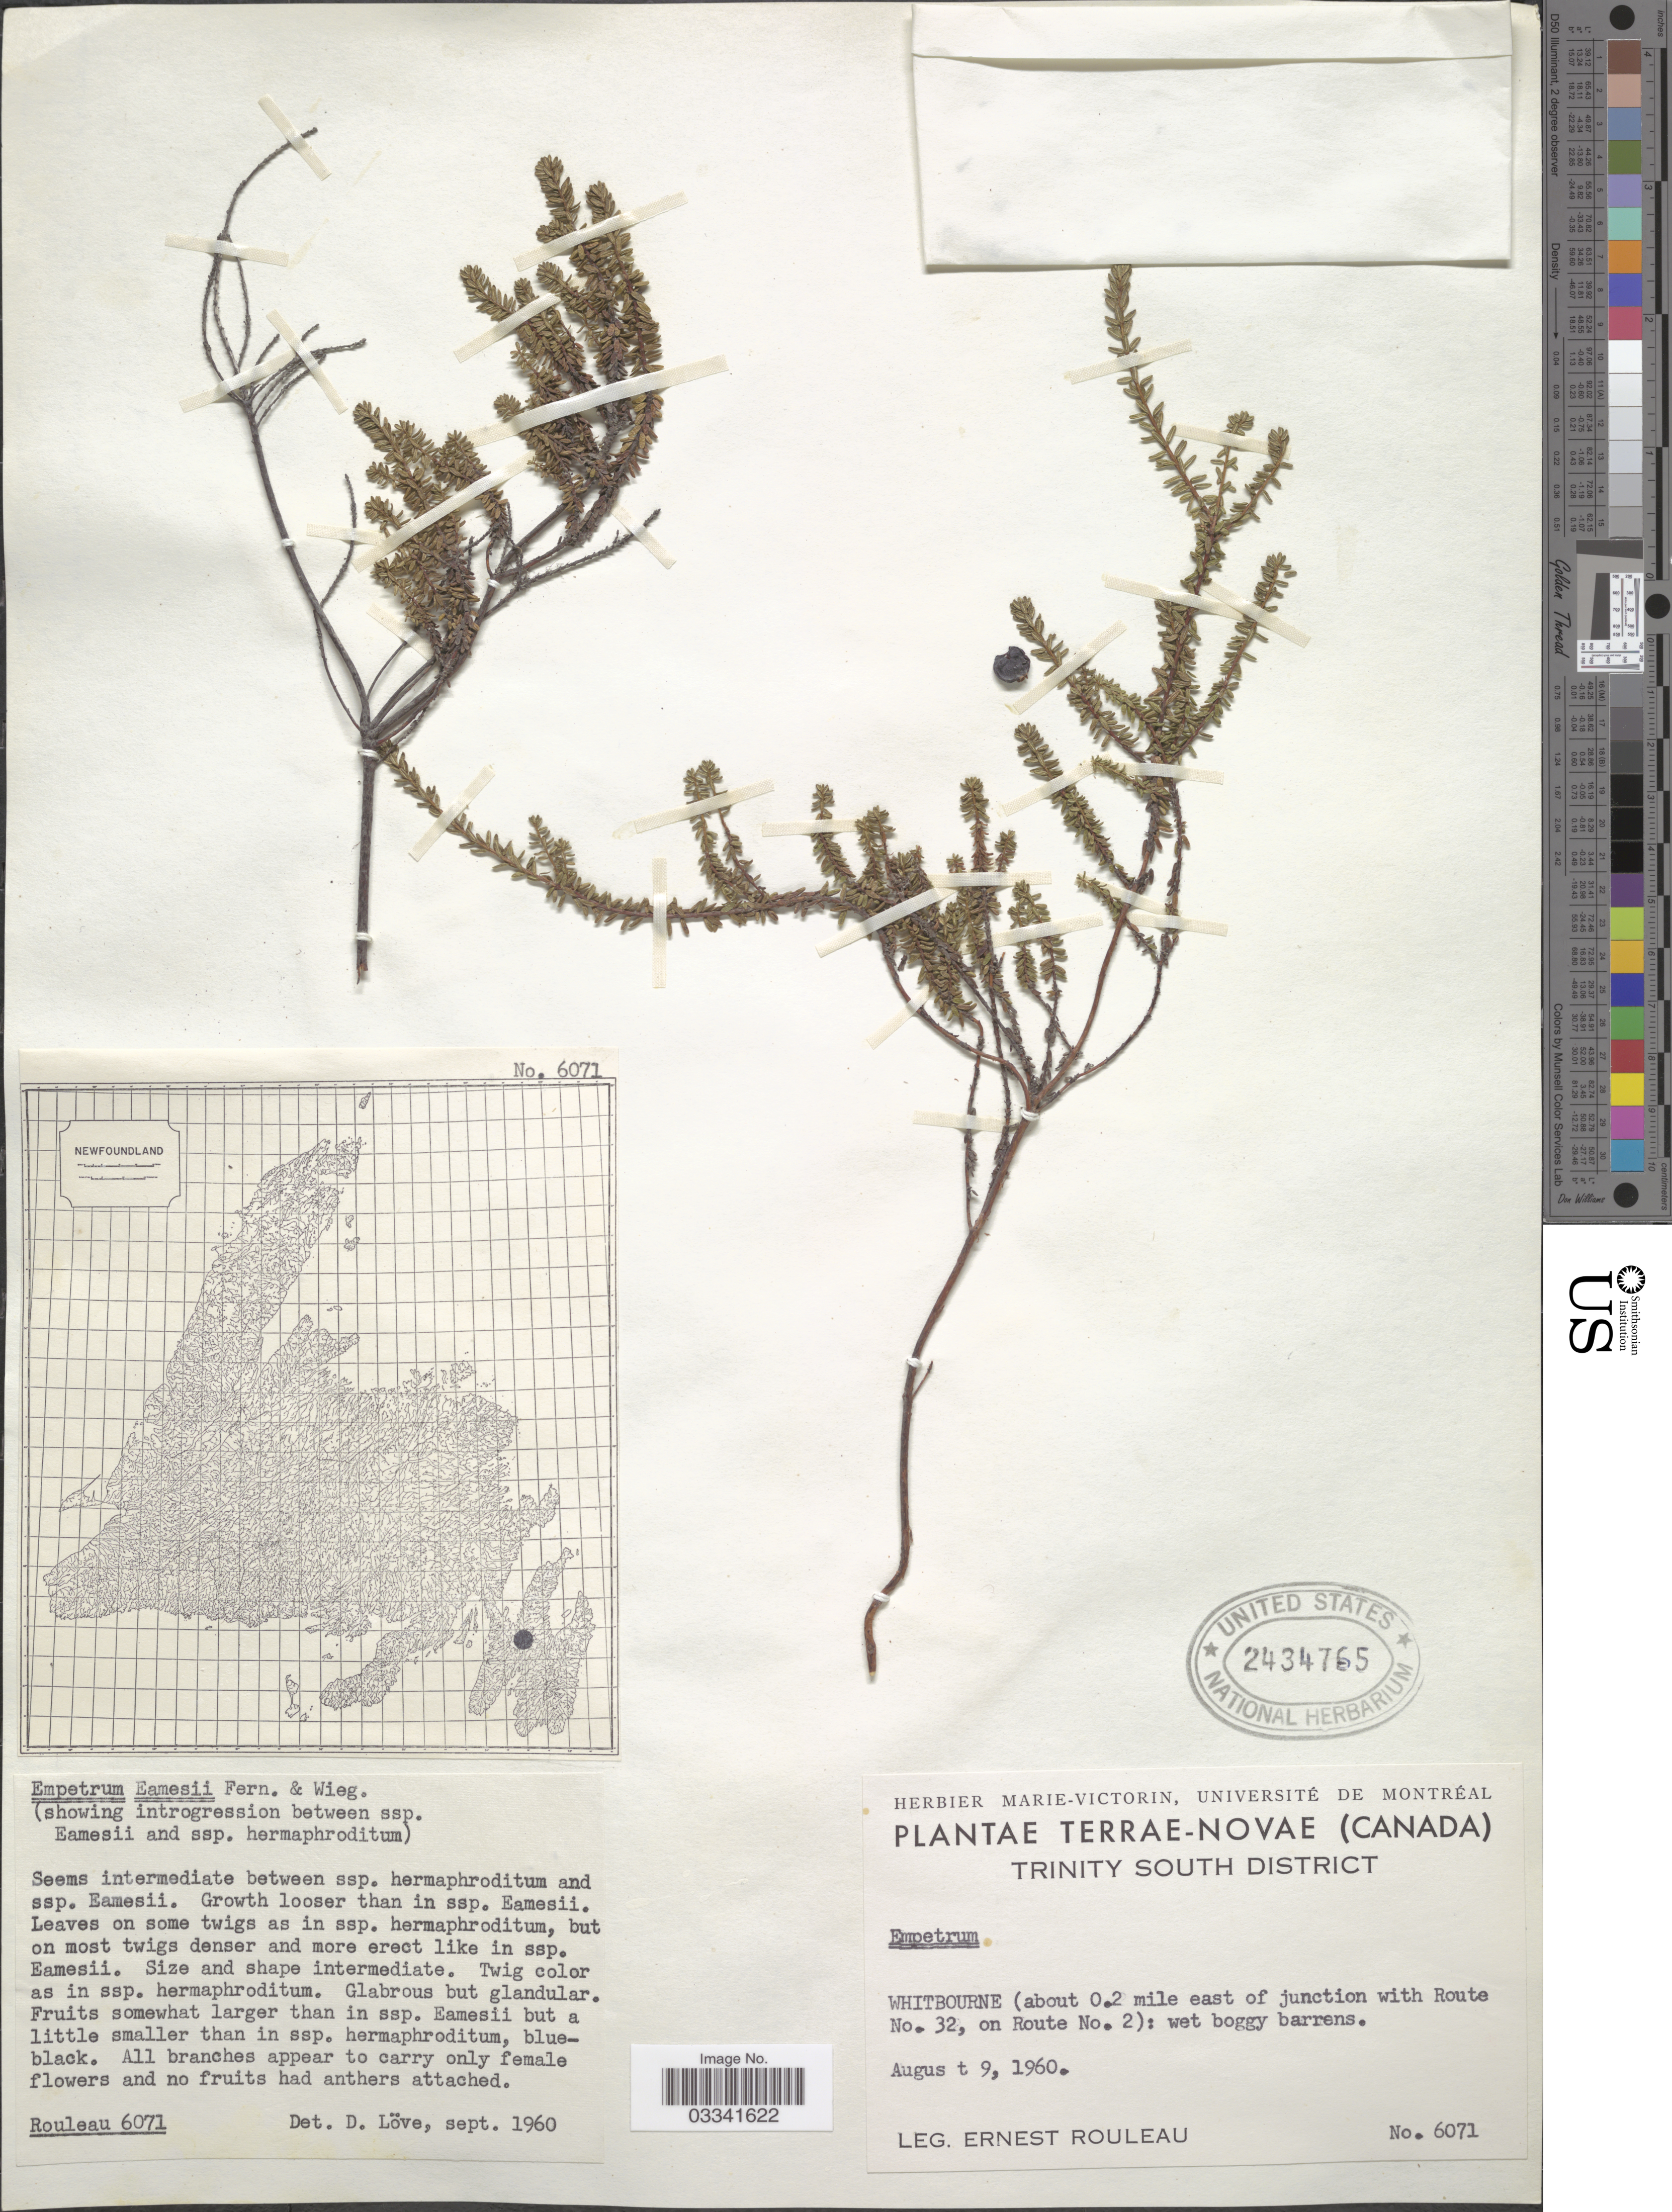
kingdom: Plantae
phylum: Tracheophyta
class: Magnoliopsida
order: Ericales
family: Ericaceae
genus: Empetrum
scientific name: Empetrum eamesii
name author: Fernald & Wiegand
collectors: J. Rouleau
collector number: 6071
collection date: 1960-08-09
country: Canada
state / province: Newfoundland and Labrador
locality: Terrae - Novae. Trinity South District. Whitbourne (about 0.2 mile east of junction with Route No. 32, on Route No. 2).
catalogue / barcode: US 2434765